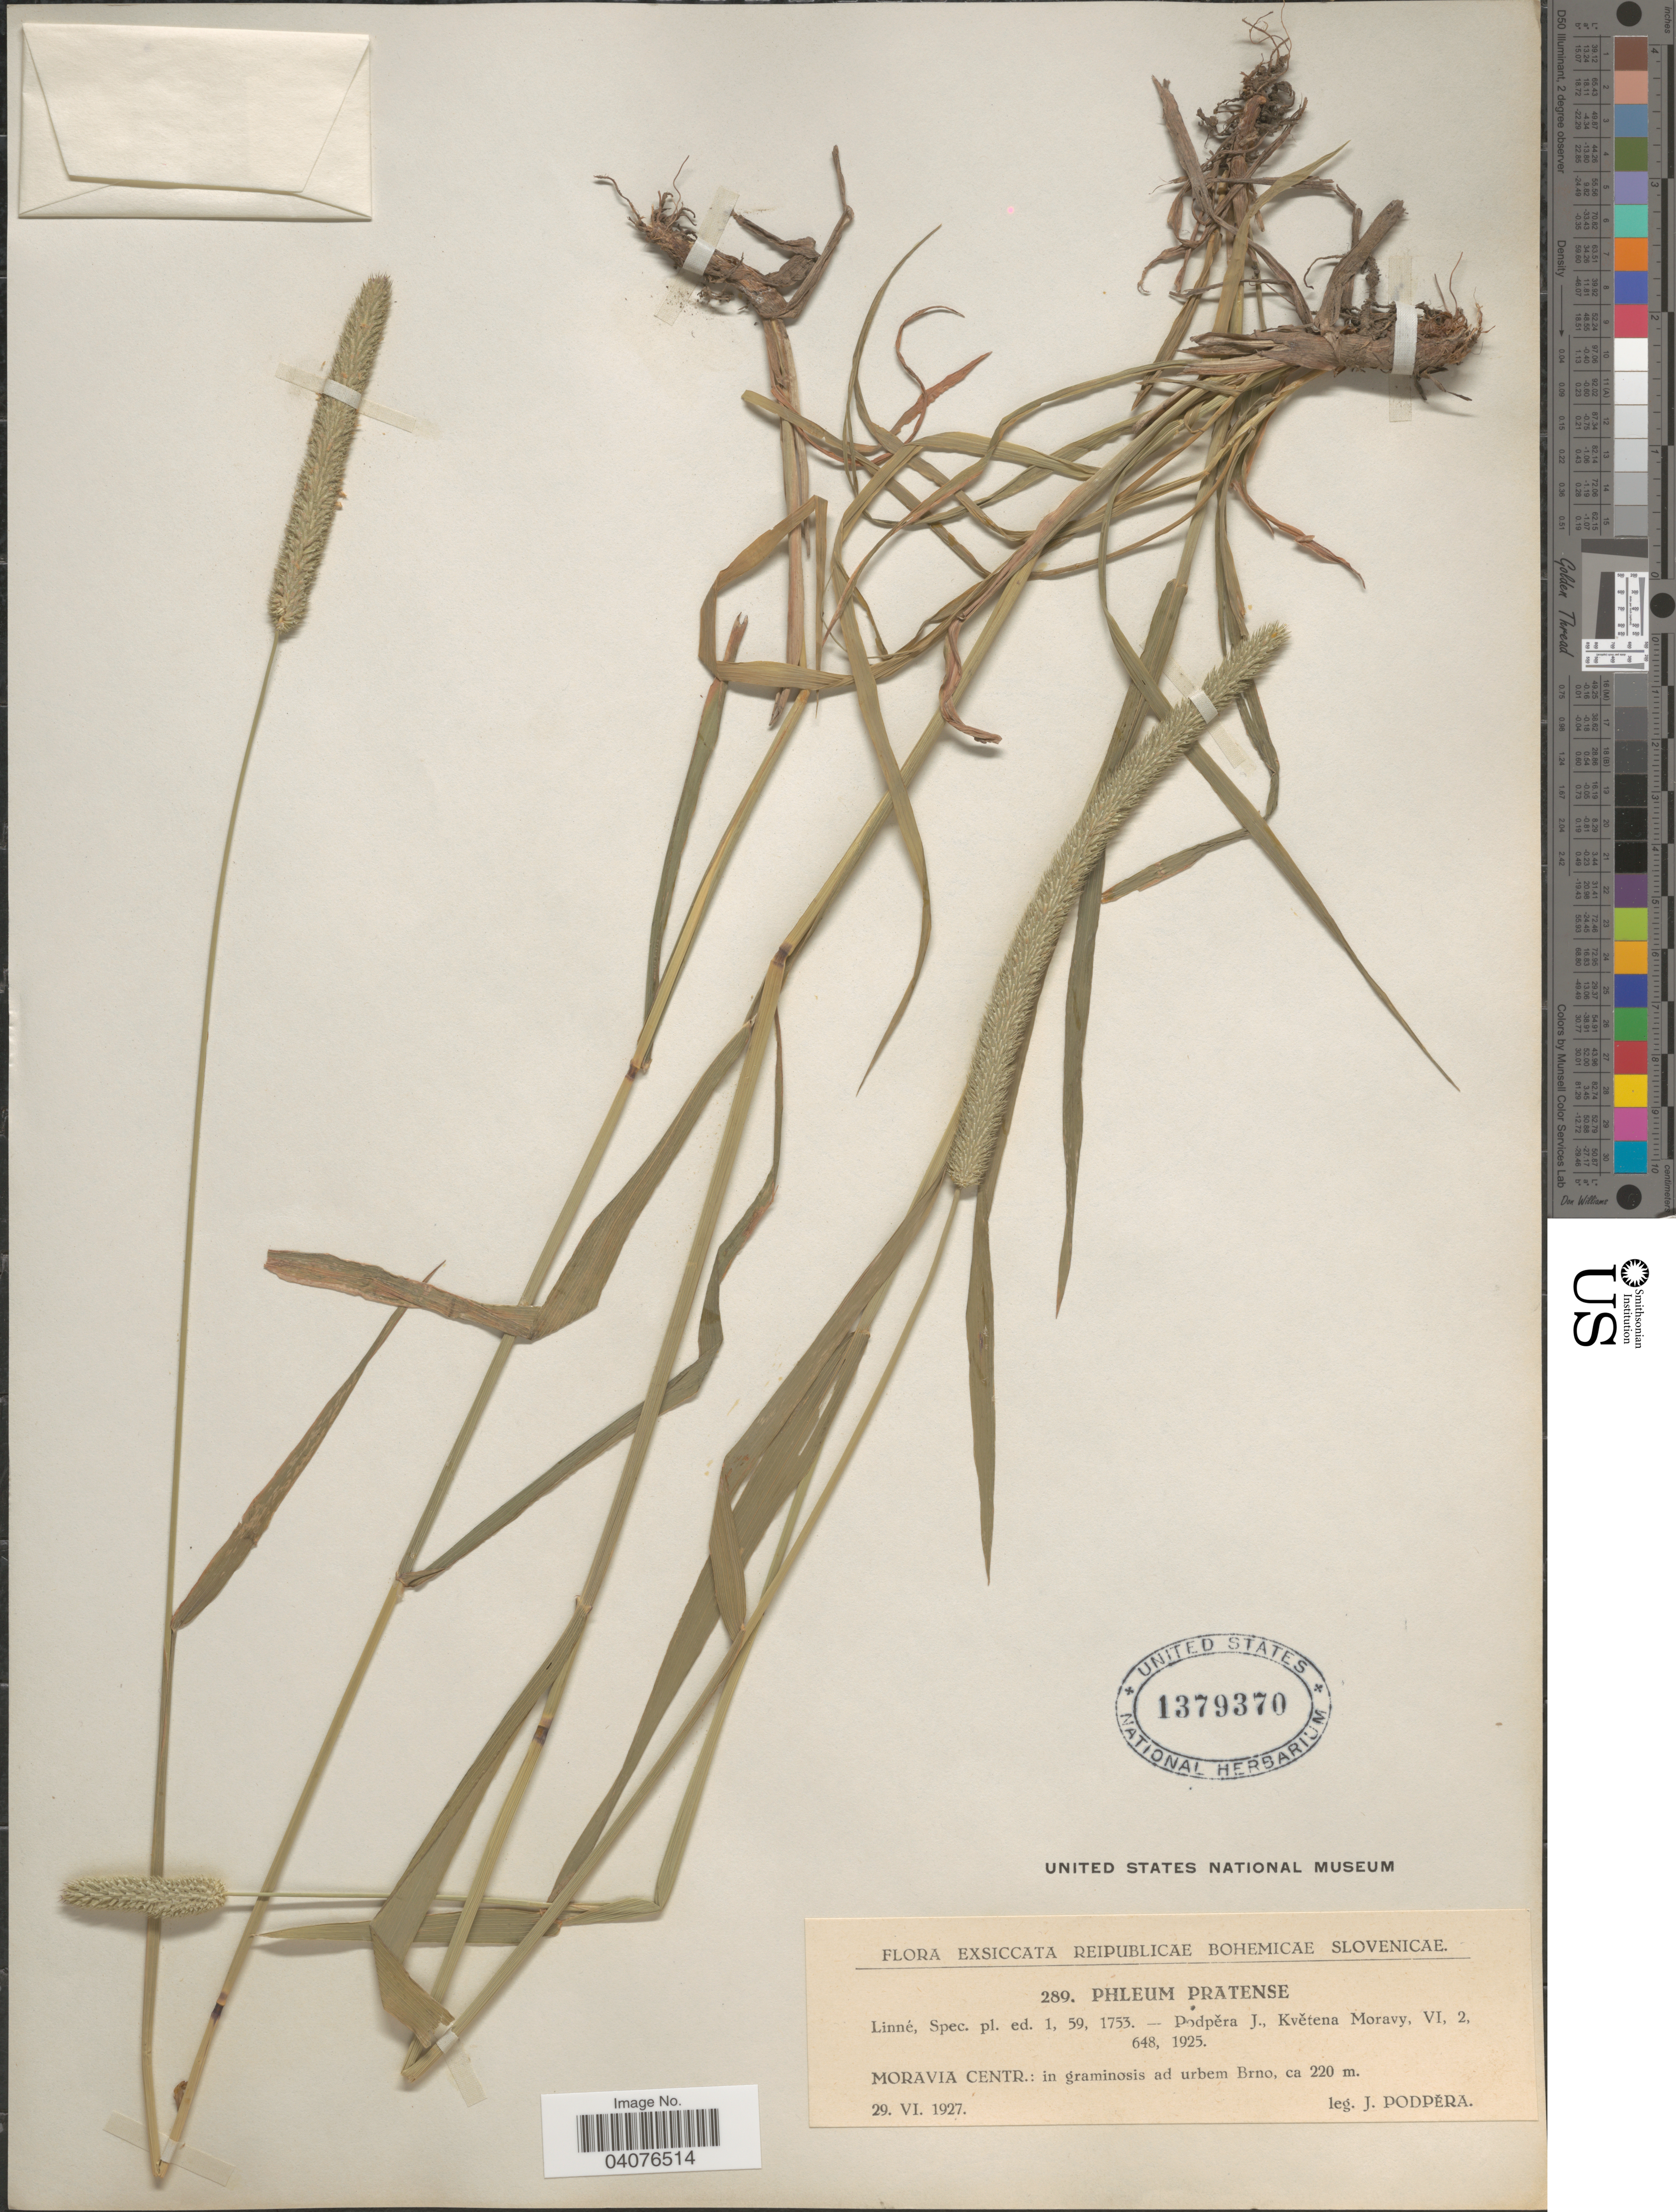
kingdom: Plantae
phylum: Tracheophyta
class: Liliopsida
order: Poales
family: Poaceae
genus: Phleum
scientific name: Phleum pratense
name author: L.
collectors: J. Podpera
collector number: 289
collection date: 1927-06-29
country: Czechia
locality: Moravia Centr.: in graminosis ad urbem Brno.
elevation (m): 220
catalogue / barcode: US 1379370